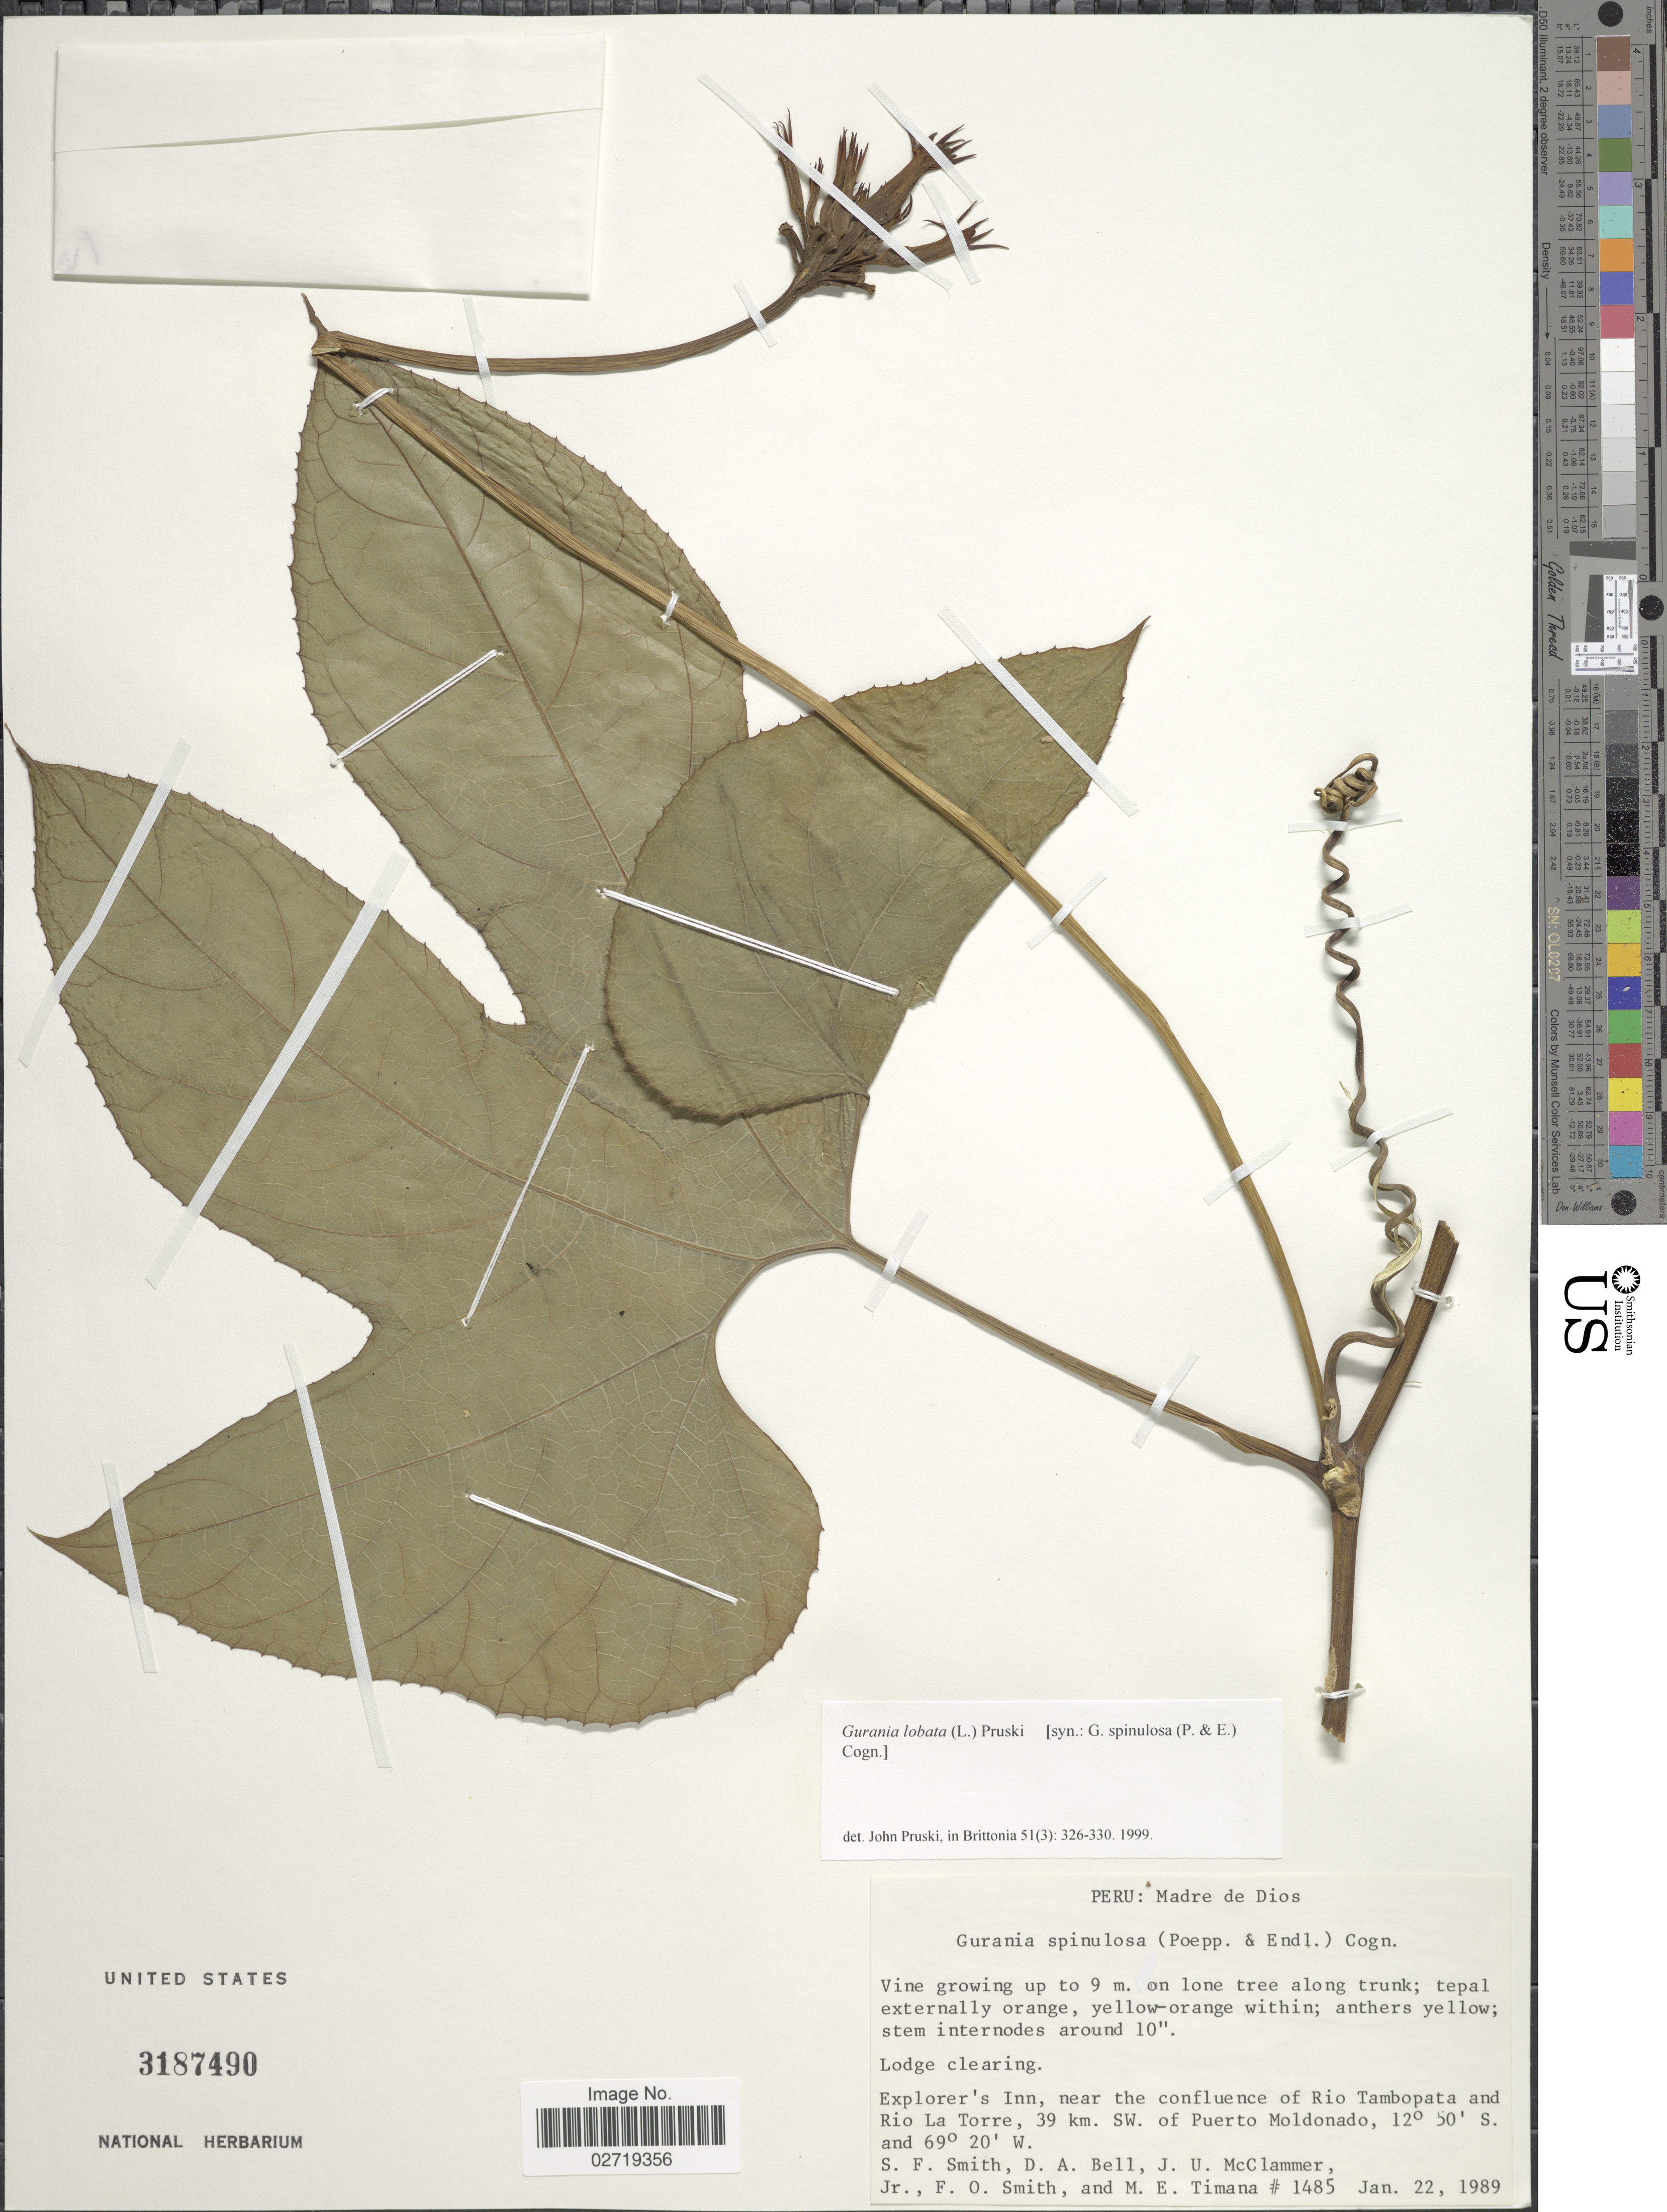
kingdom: Plantae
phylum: Tracheophyta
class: Magnoliopsida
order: Cucurbitales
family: Cucurbitaceae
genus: Gurania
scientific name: Gurania lobata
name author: (L.) Pruski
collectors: S.F. Smith, D. A. Bell, J. McClammer Jr. & F. Smith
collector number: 1485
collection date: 1989-01-22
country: Peru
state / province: Madre de Dios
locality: Explorer's Inn, near the confluence of Rio Tambopata and Rio La Torre, 39 km SW of Puerto Maldonado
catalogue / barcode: US 3187490